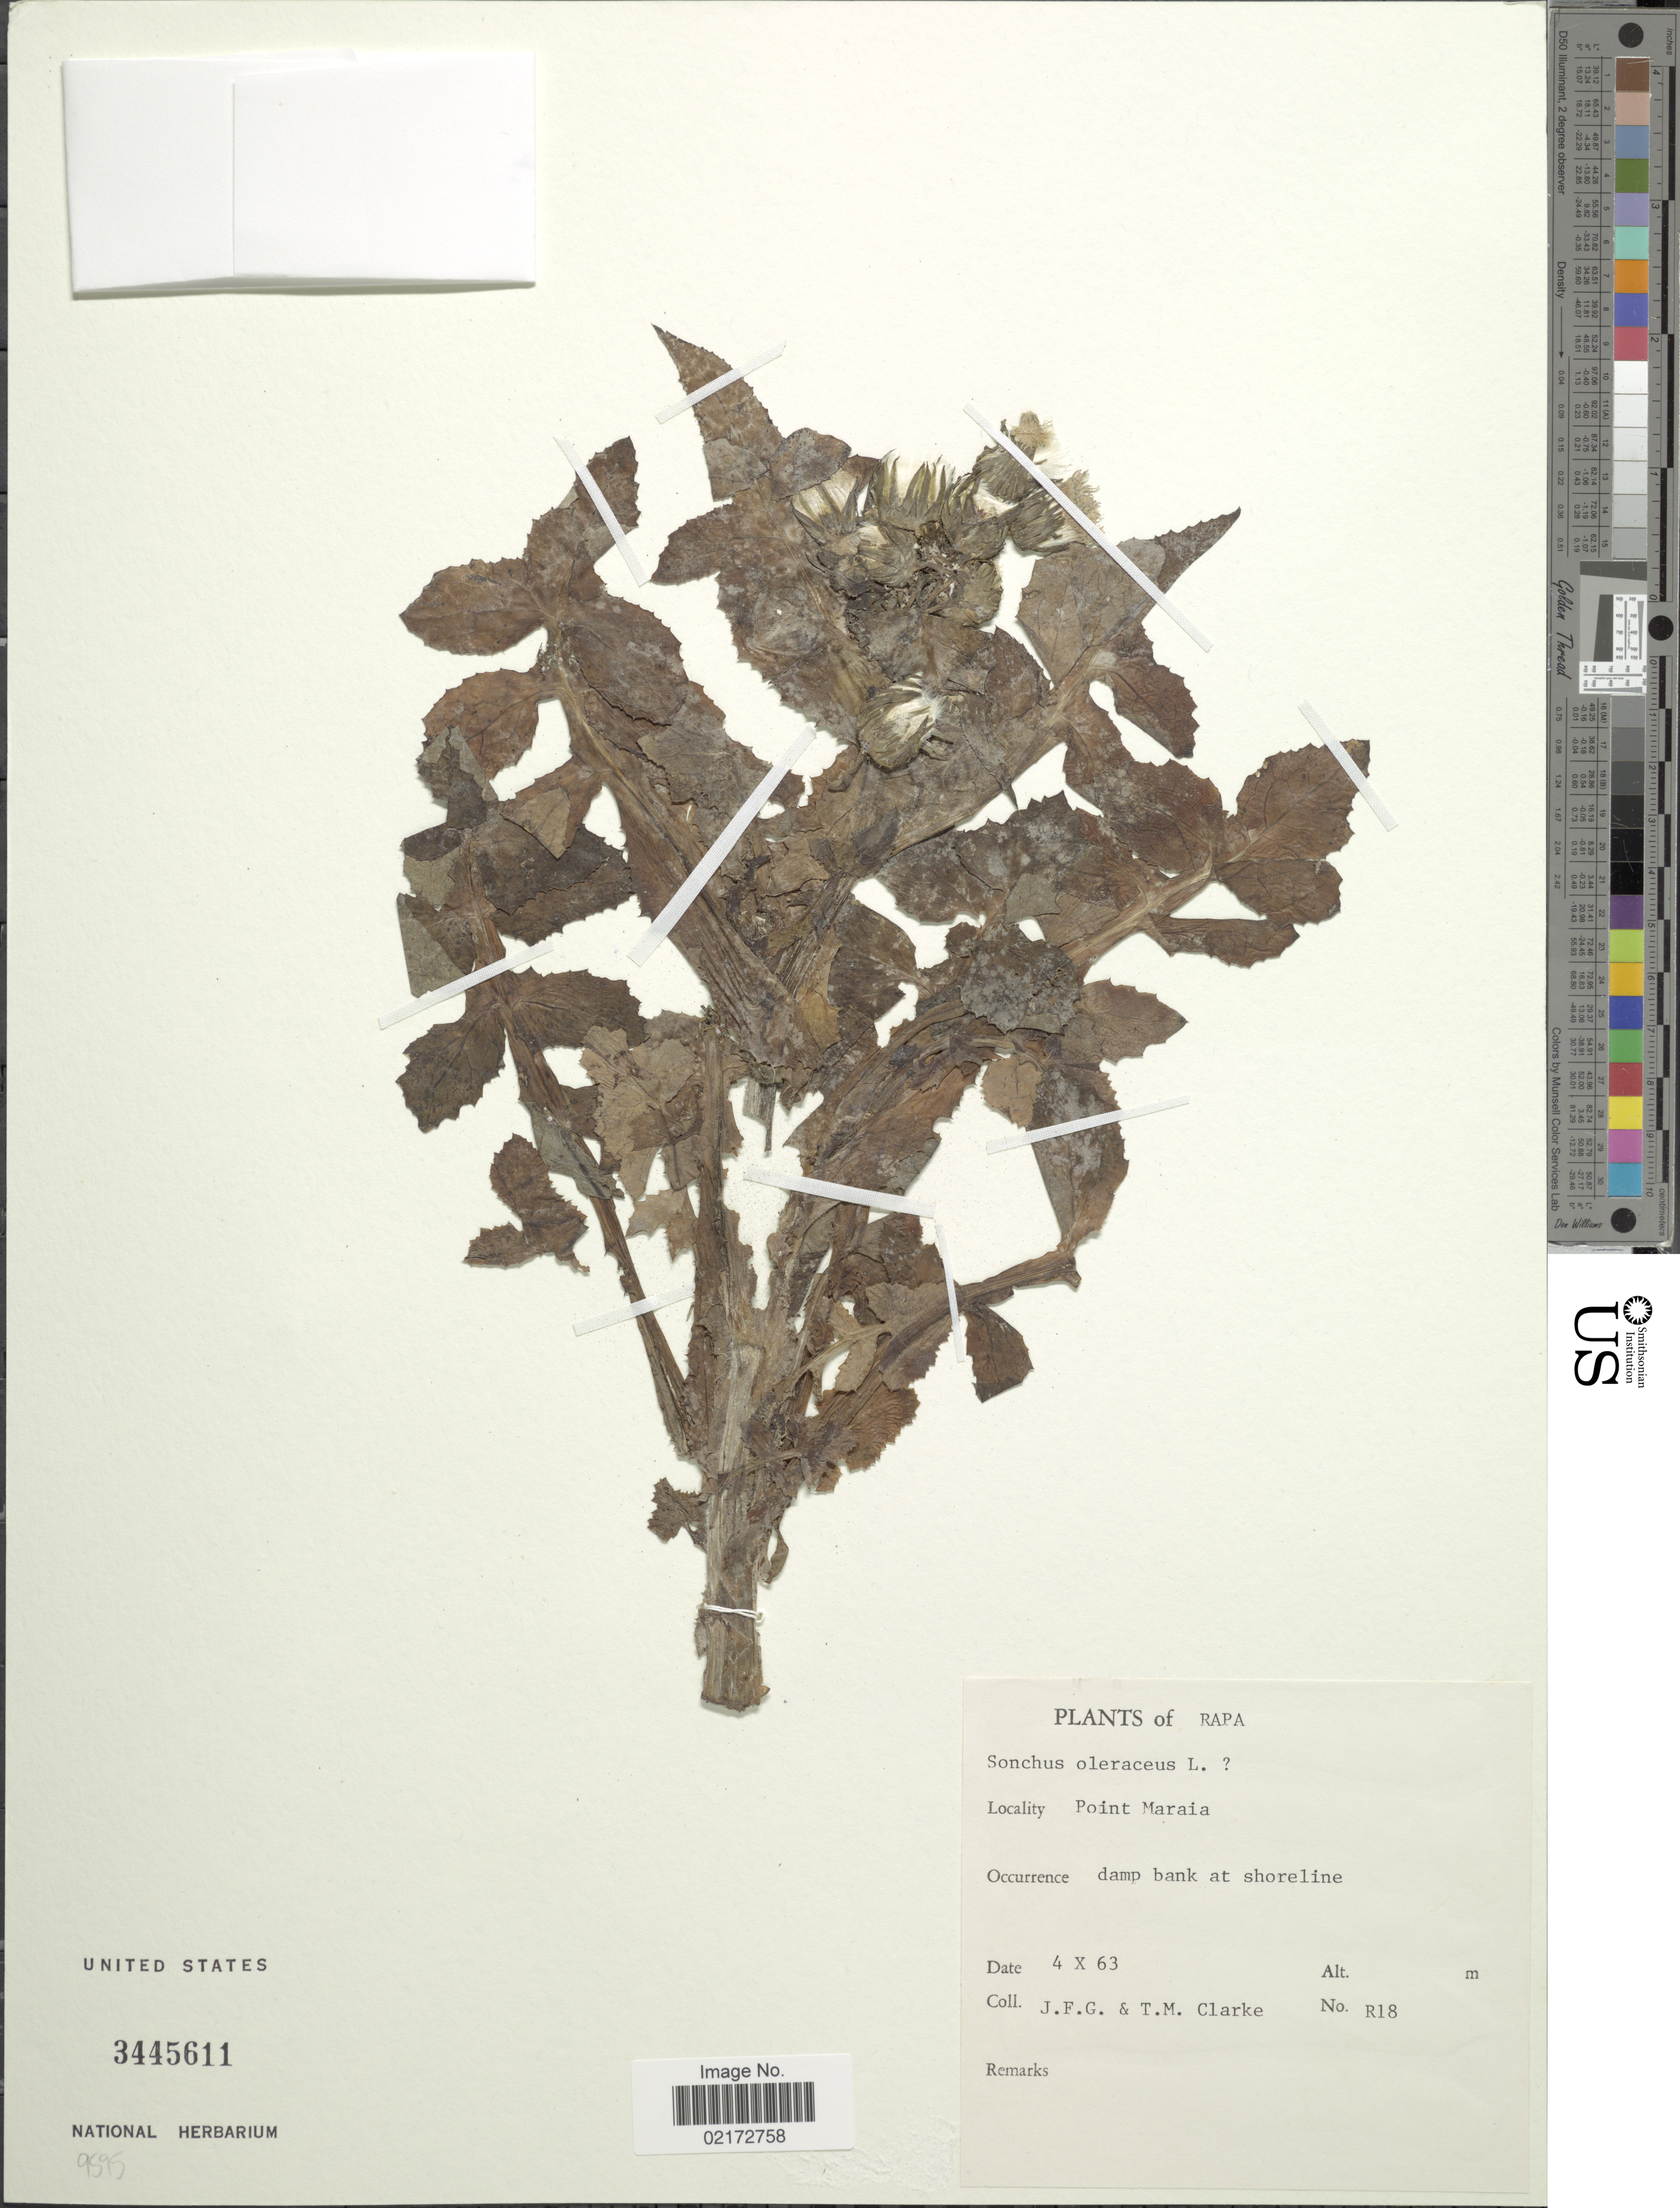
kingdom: Plantae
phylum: Tracheophyta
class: Magnoliopsida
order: Asterales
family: Asteraceae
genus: Sonchus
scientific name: Sonchus oleraceus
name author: L.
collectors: J. F. Gates-Clarke & T. M. Clarke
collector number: R18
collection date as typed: Transcribed d/m/y: 4/10/63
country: French Polynesia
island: Rapa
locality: Rapa. Point Maraia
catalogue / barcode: US 3445611